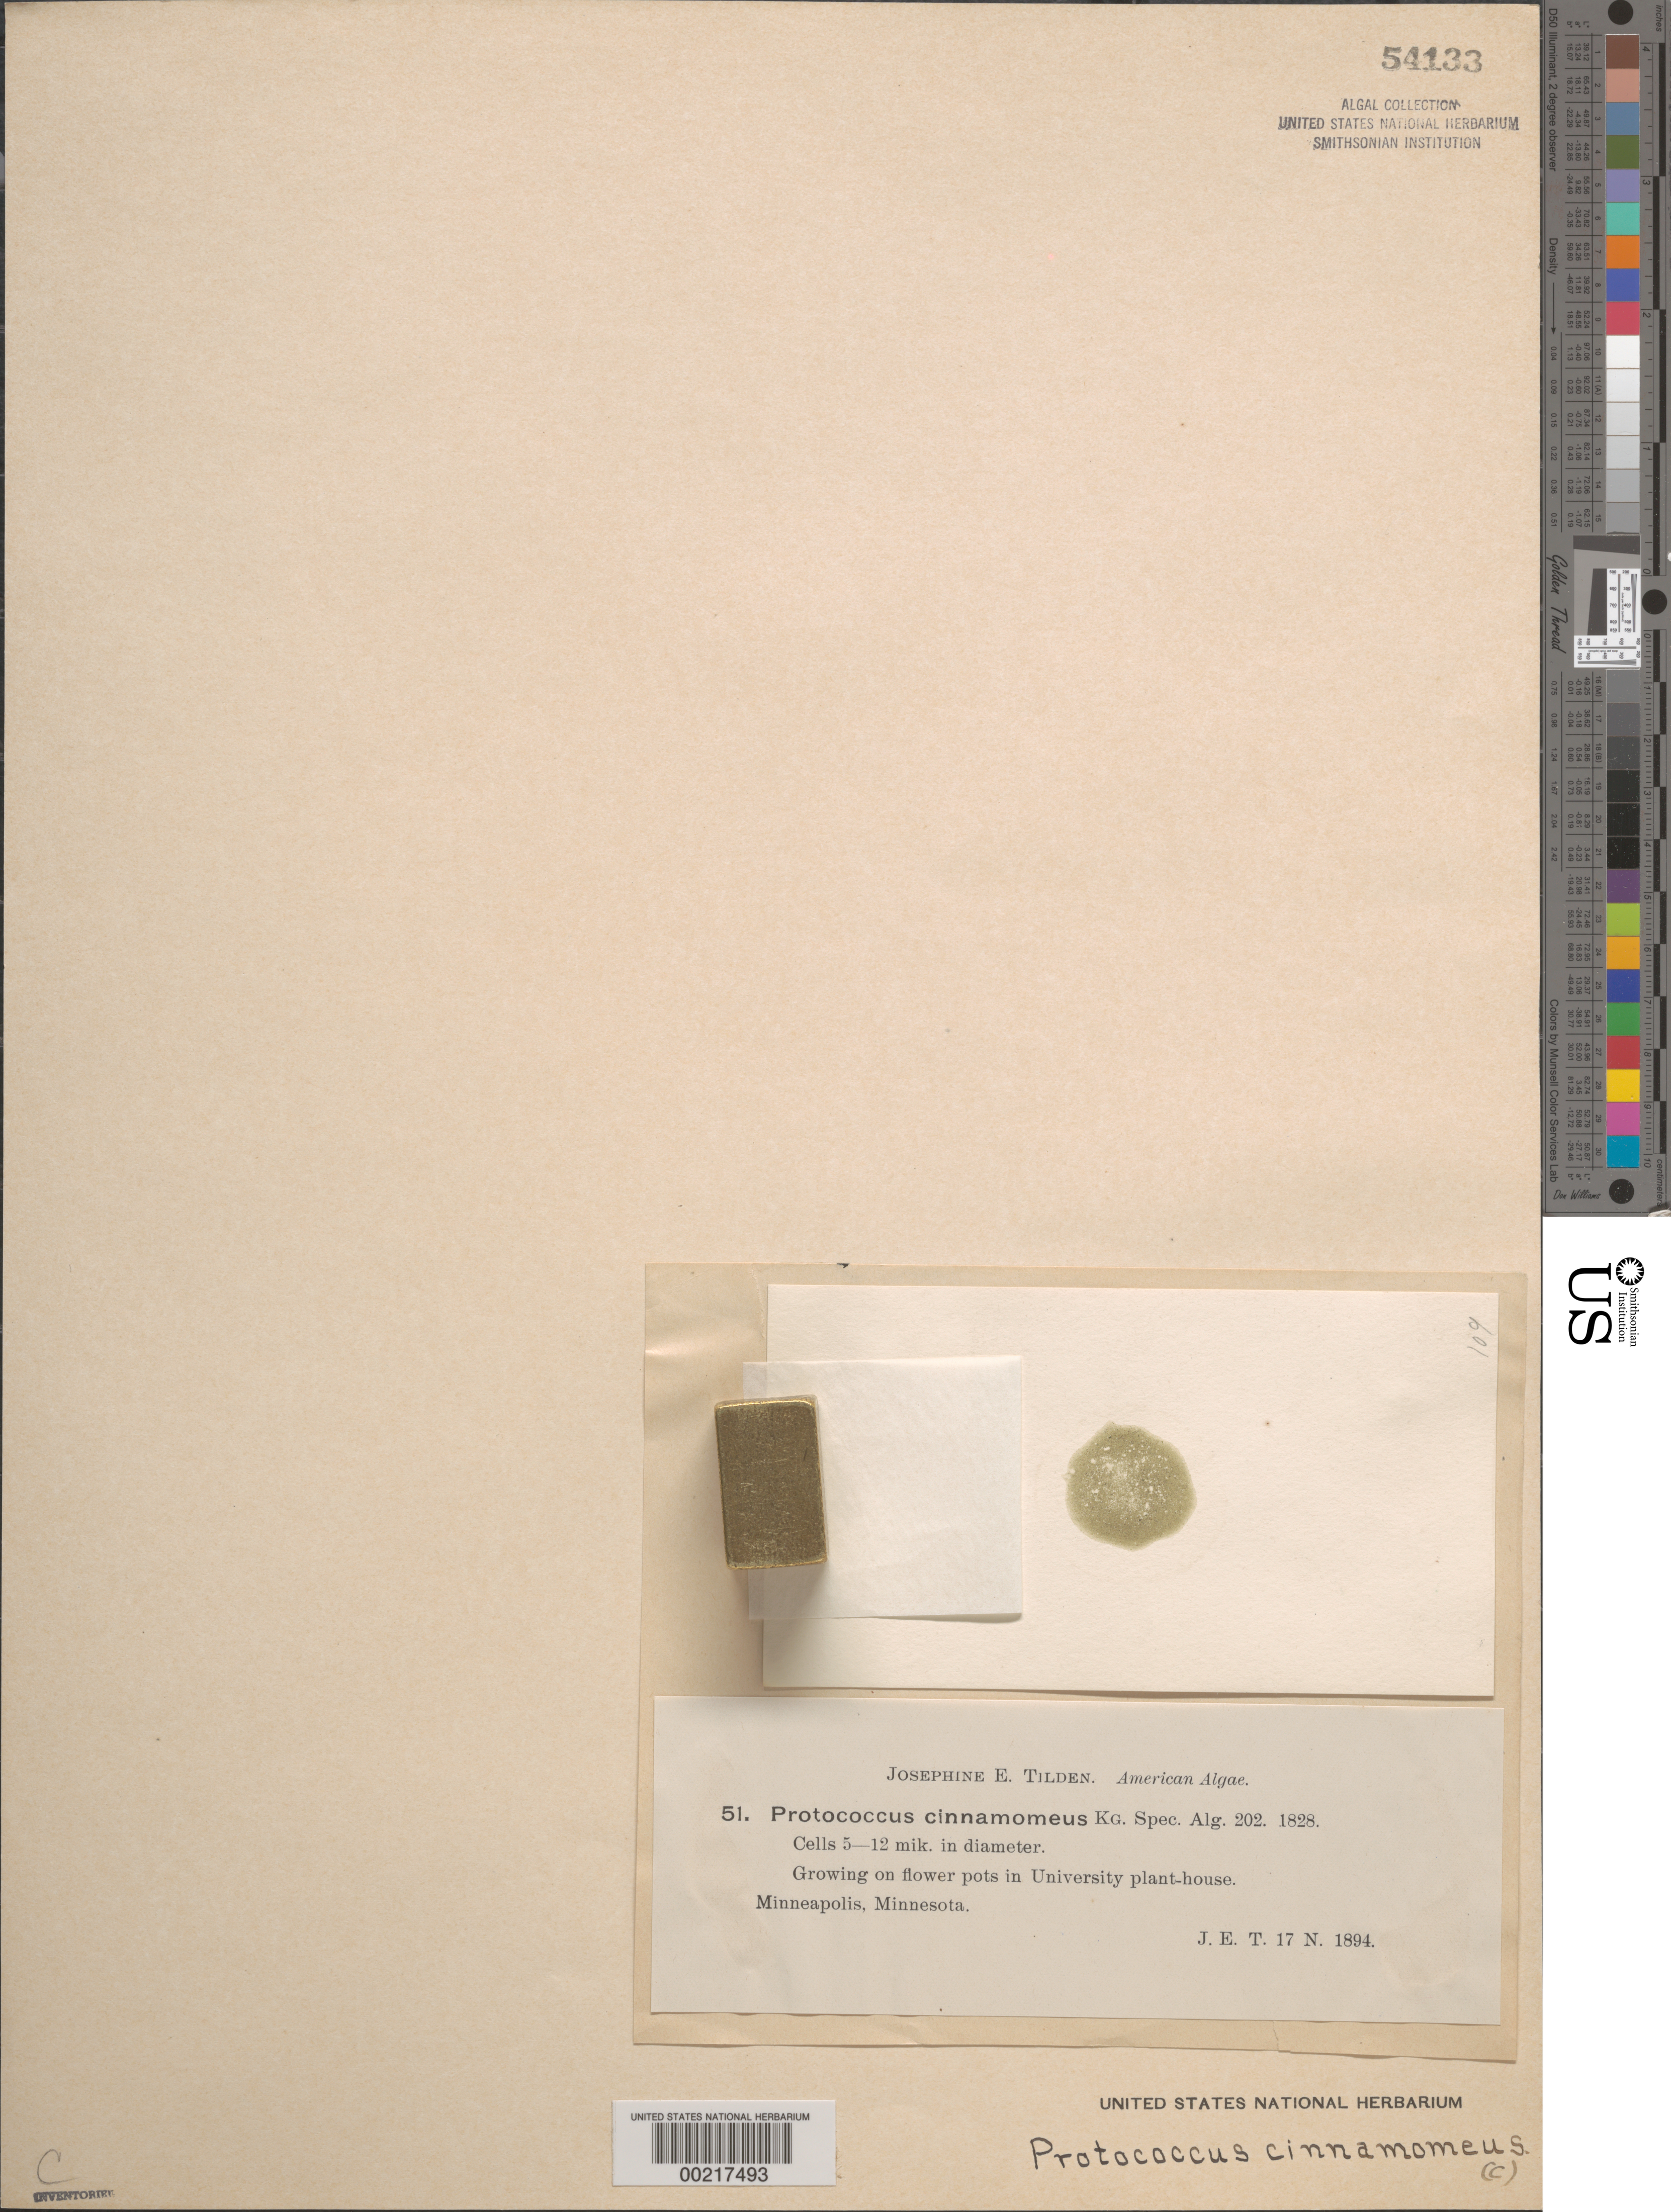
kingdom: Plantae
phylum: Chlorophyta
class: Chlorophyceae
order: Volvocales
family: Chlamydomonadaceae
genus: Protococcus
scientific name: Protococcus cinnamomeus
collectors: J. E. Tilden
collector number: JET 51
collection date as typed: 17 Nov 1894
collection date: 1894-11-17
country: United States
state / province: Minnesota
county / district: Hennepin County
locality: Minneapolis, University of Minnesota plant-house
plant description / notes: Tilden, American Algae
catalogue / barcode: US 54133